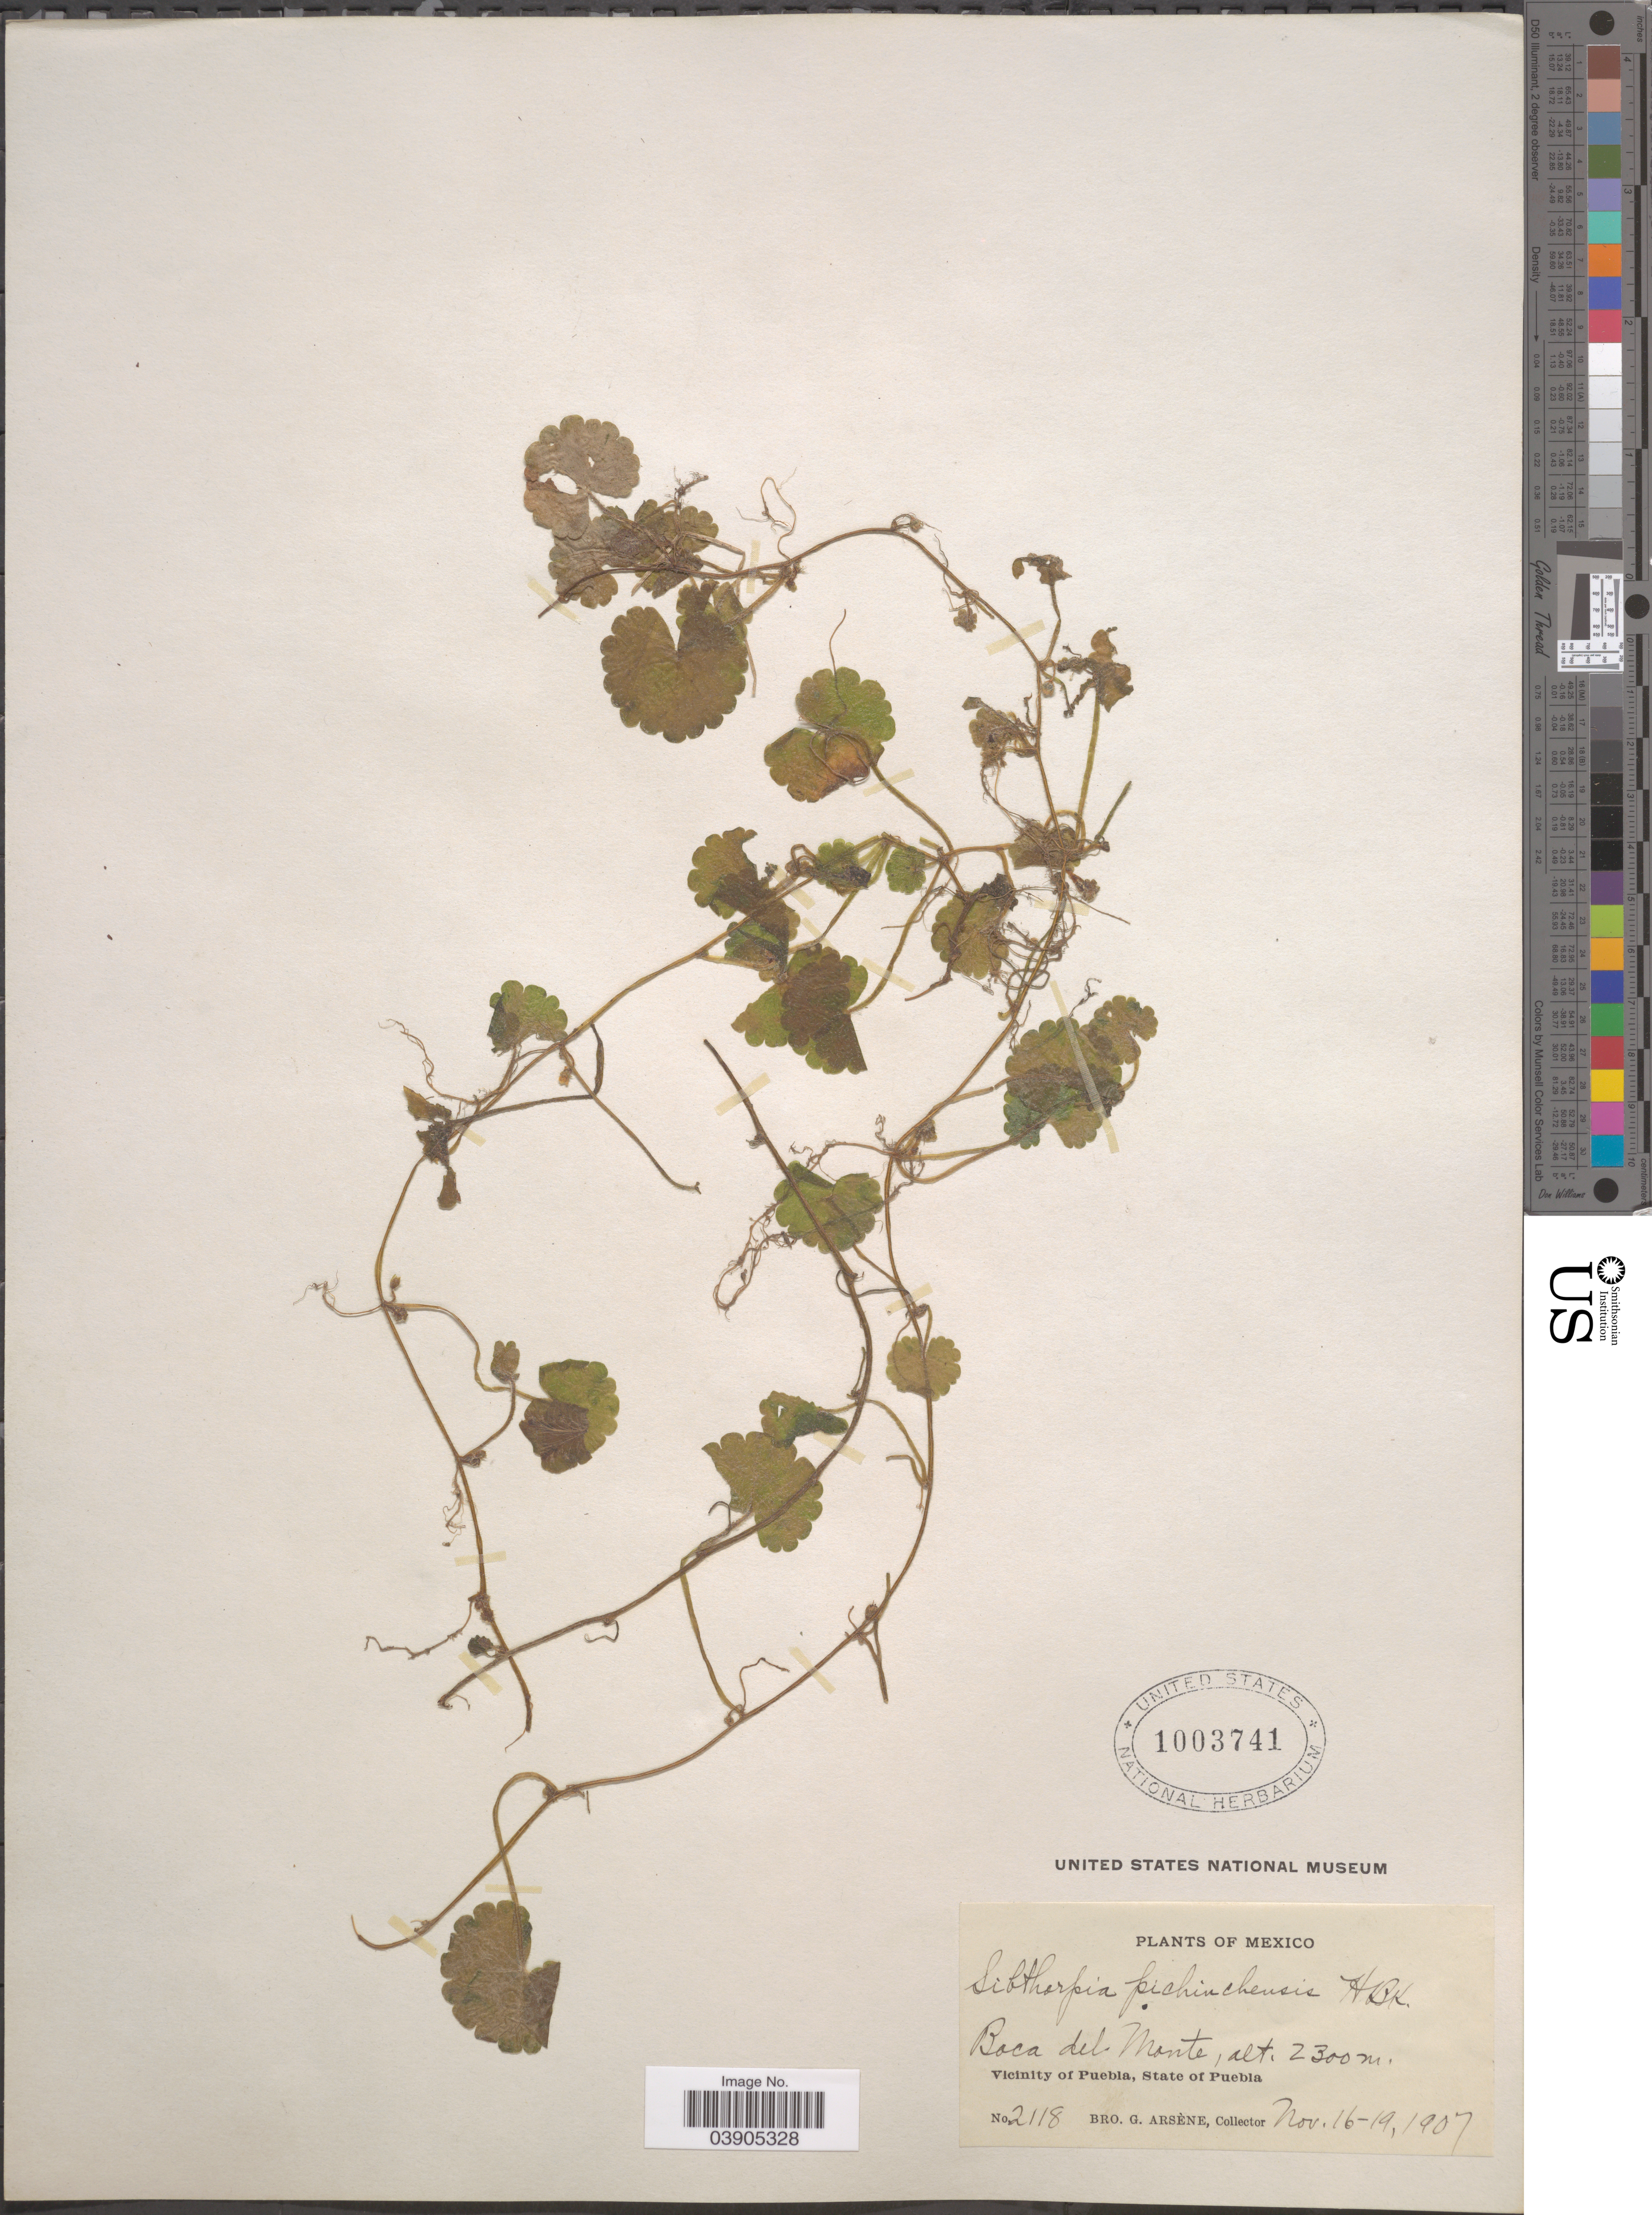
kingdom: Plantae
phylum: Tracheophyta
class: Magnoliopsida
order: Lamiales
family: Plantaginaceae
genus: Sibthorpia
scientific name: Sibthorpia repens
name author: (L.) Kuntze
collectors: Bro. G. Arsène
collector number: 2118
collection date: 1907-11-16/1907-11-19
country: Mexico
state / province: Puebla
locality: Boca del Monte. Vicinity of Puebla.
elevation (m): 2300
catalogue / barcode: US 1003741